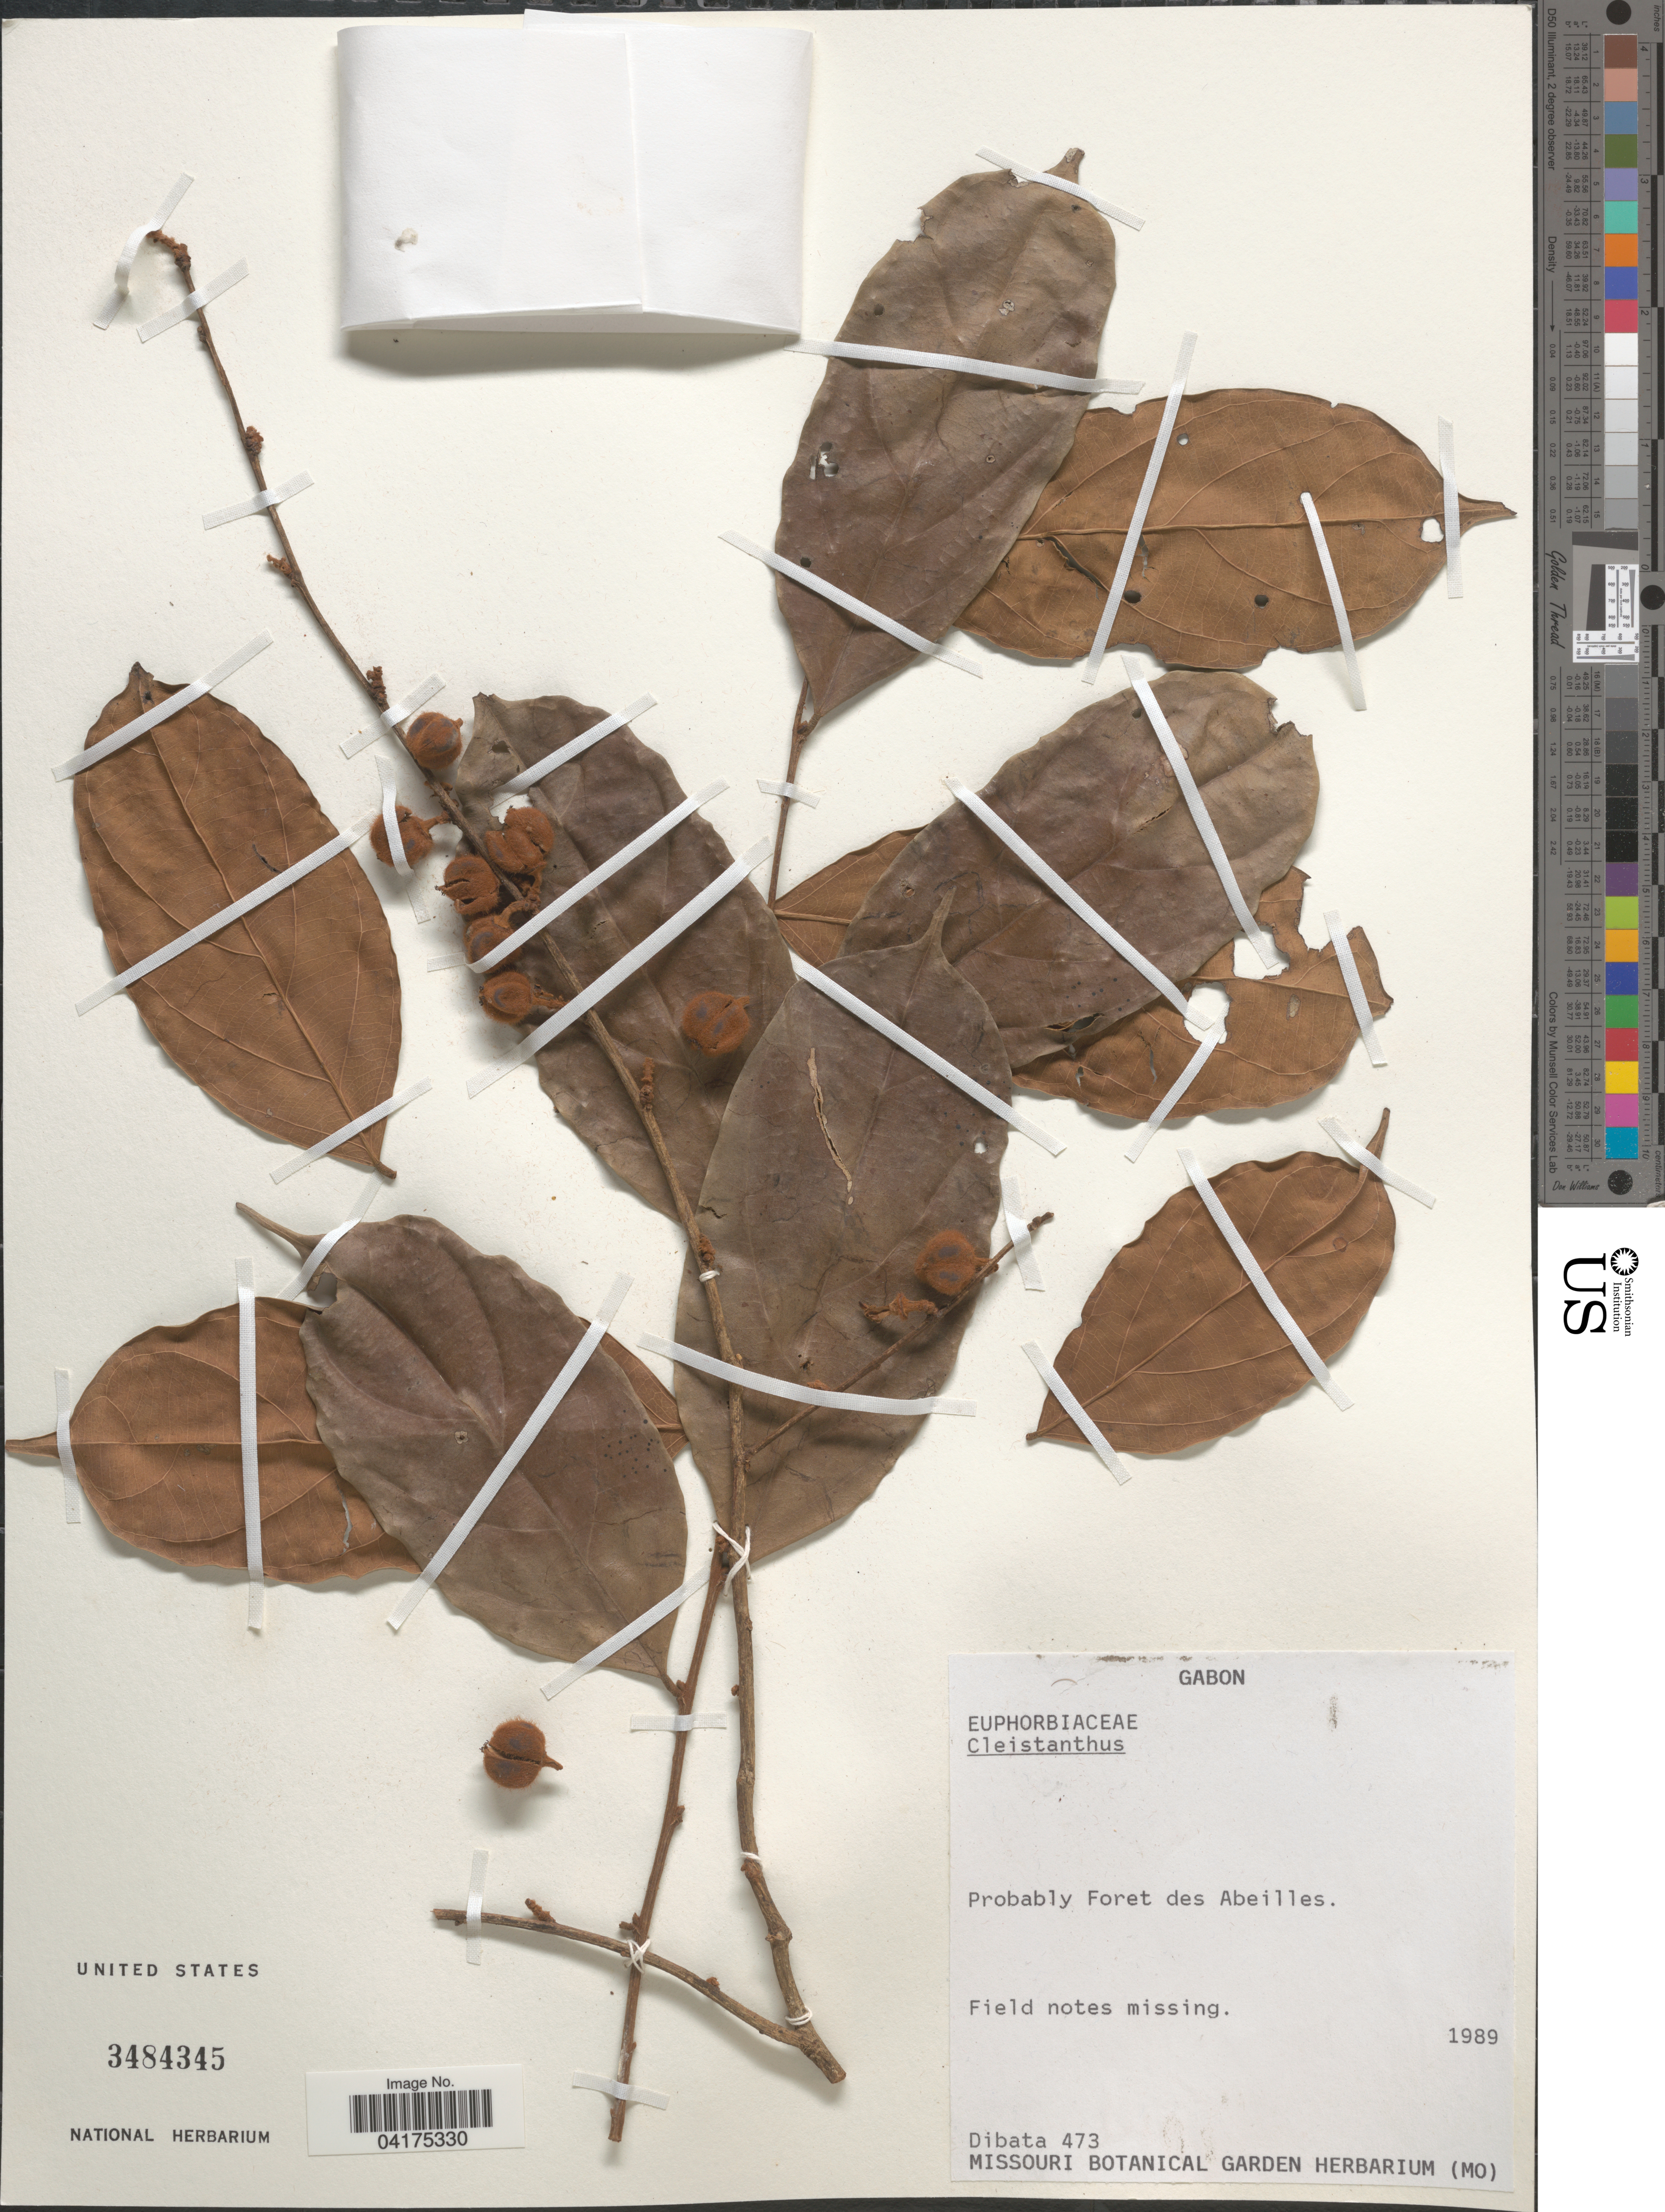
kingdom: Plantae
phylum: Tracheophyta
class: Magnoliopsida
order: Malpighiales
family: Phyllanthaceae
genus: Cleistanthus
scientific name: Cleistanthus sp.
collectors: Dibata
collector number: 473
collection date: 1989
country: Gabon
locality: Probably Foret des Abeilles.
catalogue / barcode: US 3484345